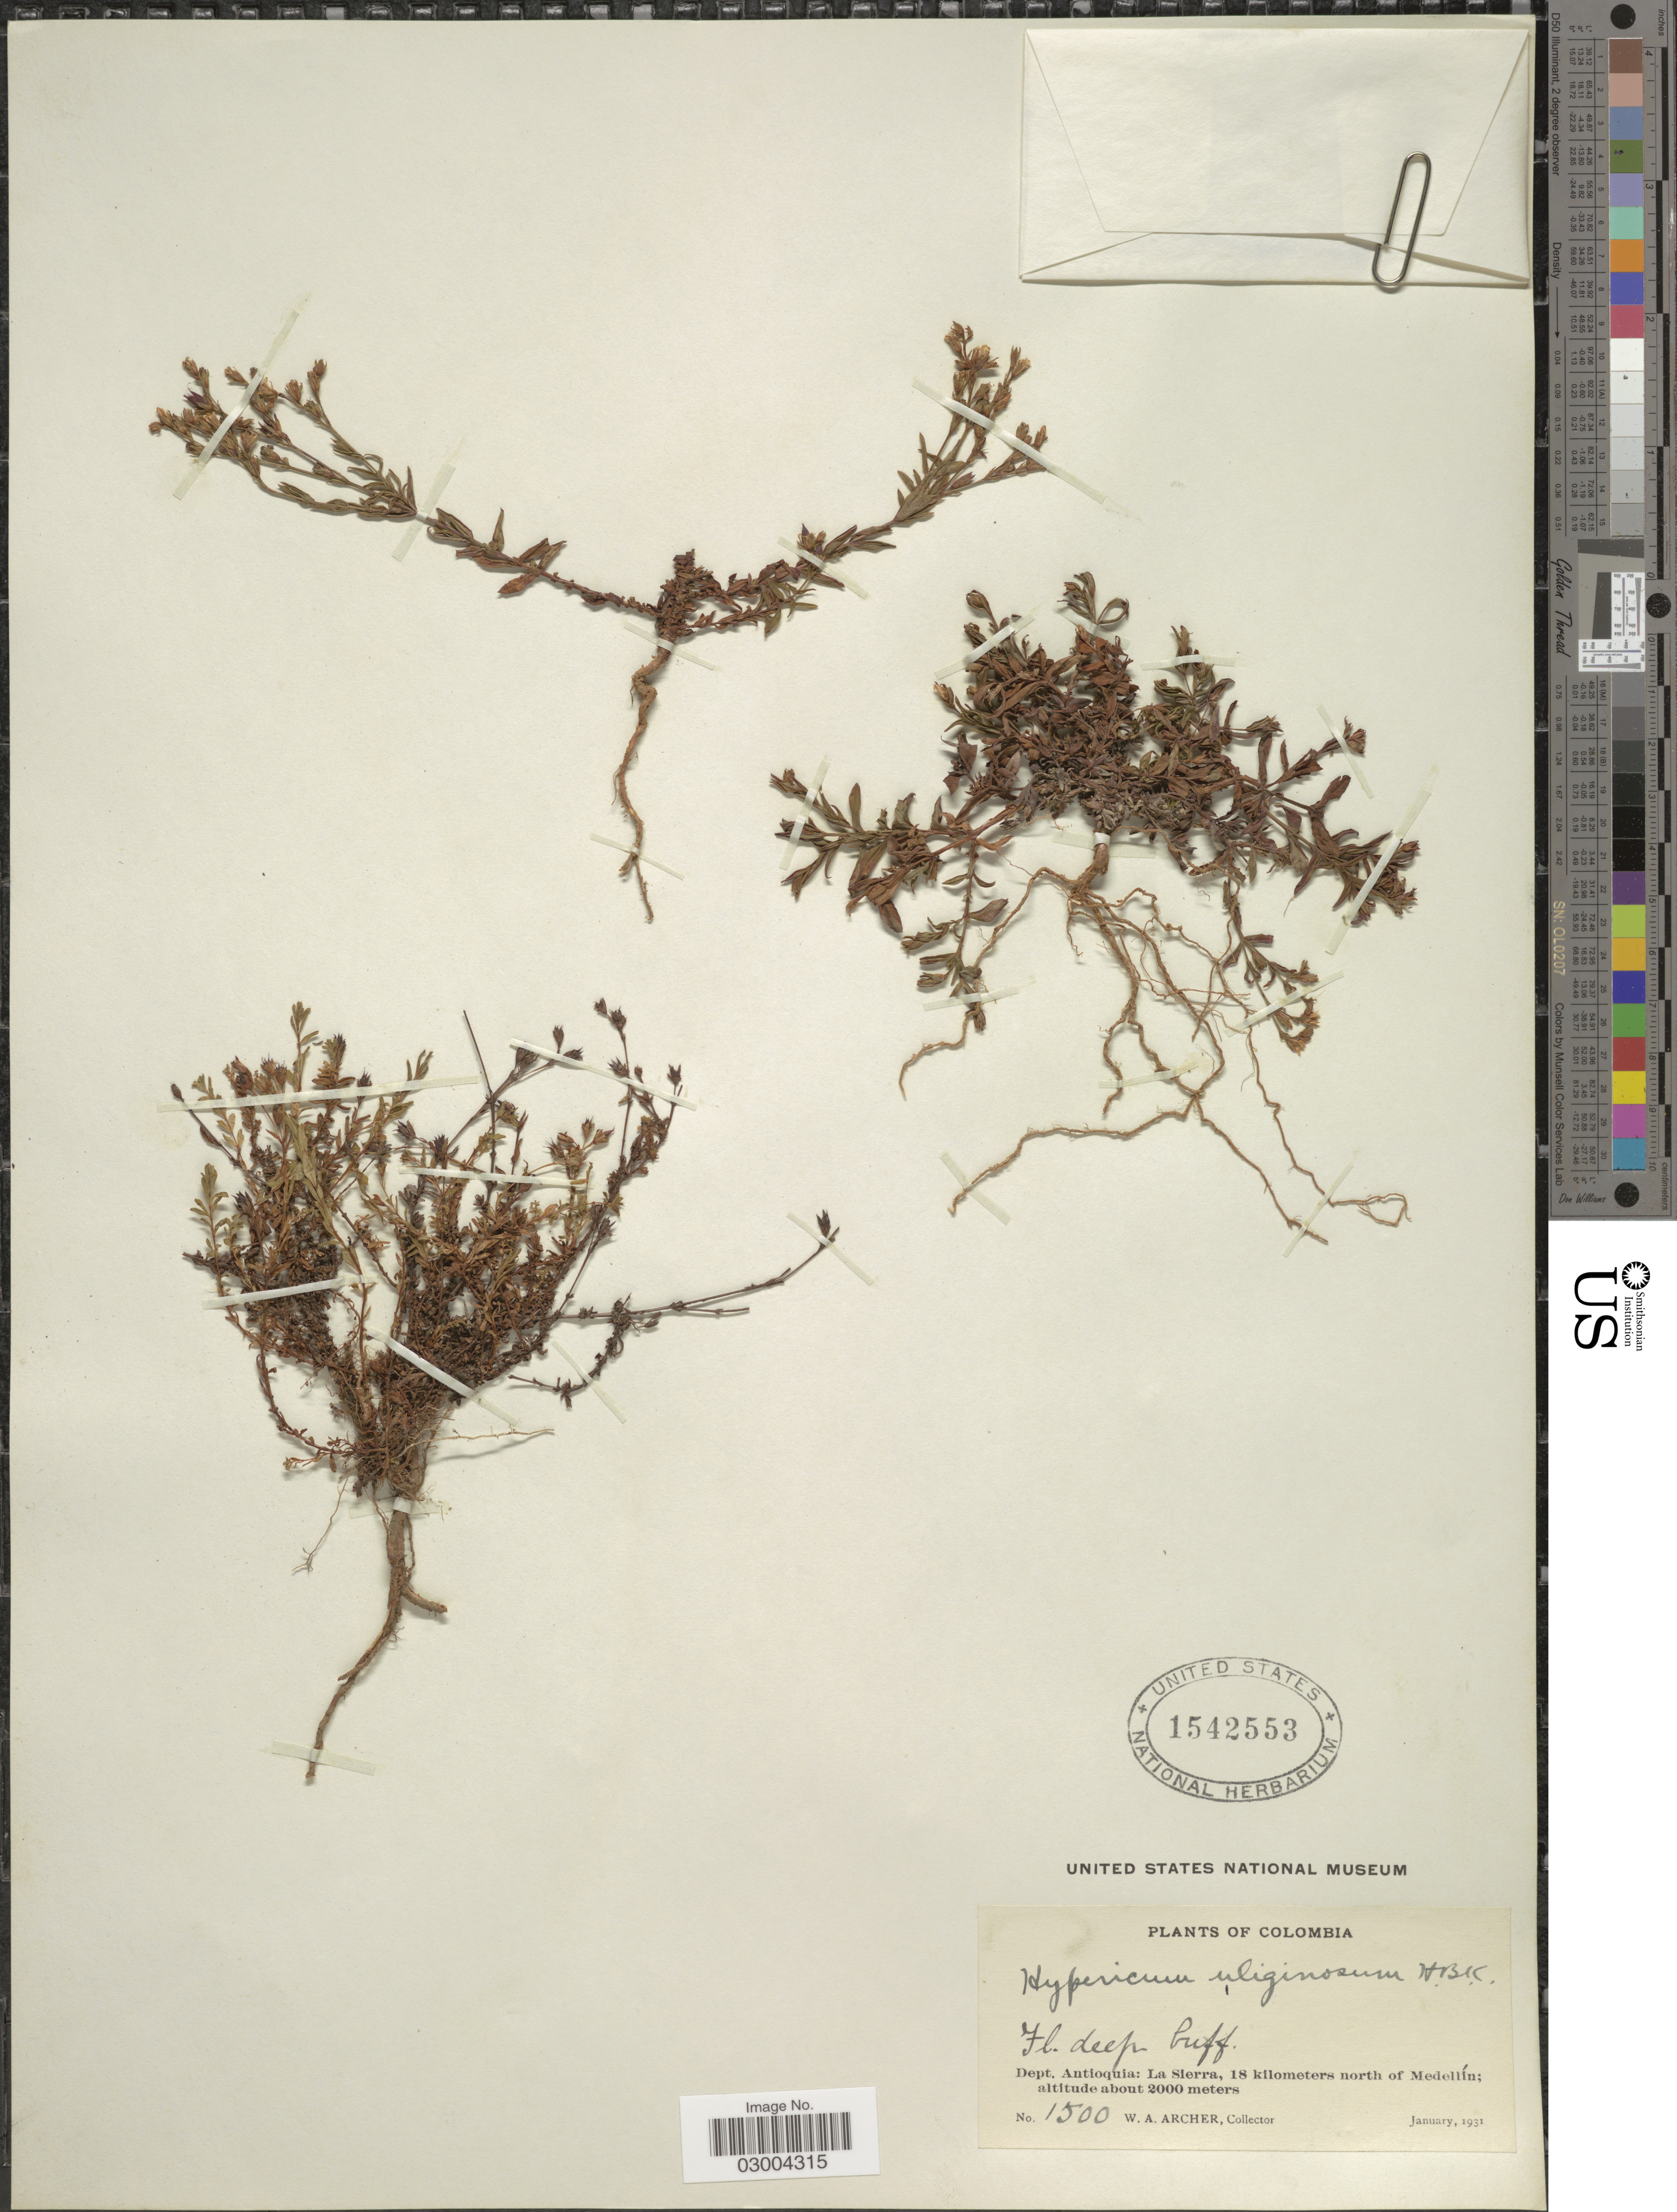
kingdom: Plantae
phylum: Tracheophyta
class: Magnoliopsida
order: Malpighiales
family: Hypericaceae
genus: Hypericum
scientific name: Hypericum thesiifolium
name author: Kunth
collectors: W. Archer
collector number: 1500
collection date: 1931-01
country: Colombia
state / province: Antioquia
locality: Dept. Antioquia: La Sierra, 18 kilometers north of Medellín.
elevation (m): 2000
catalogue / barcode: US 1542553